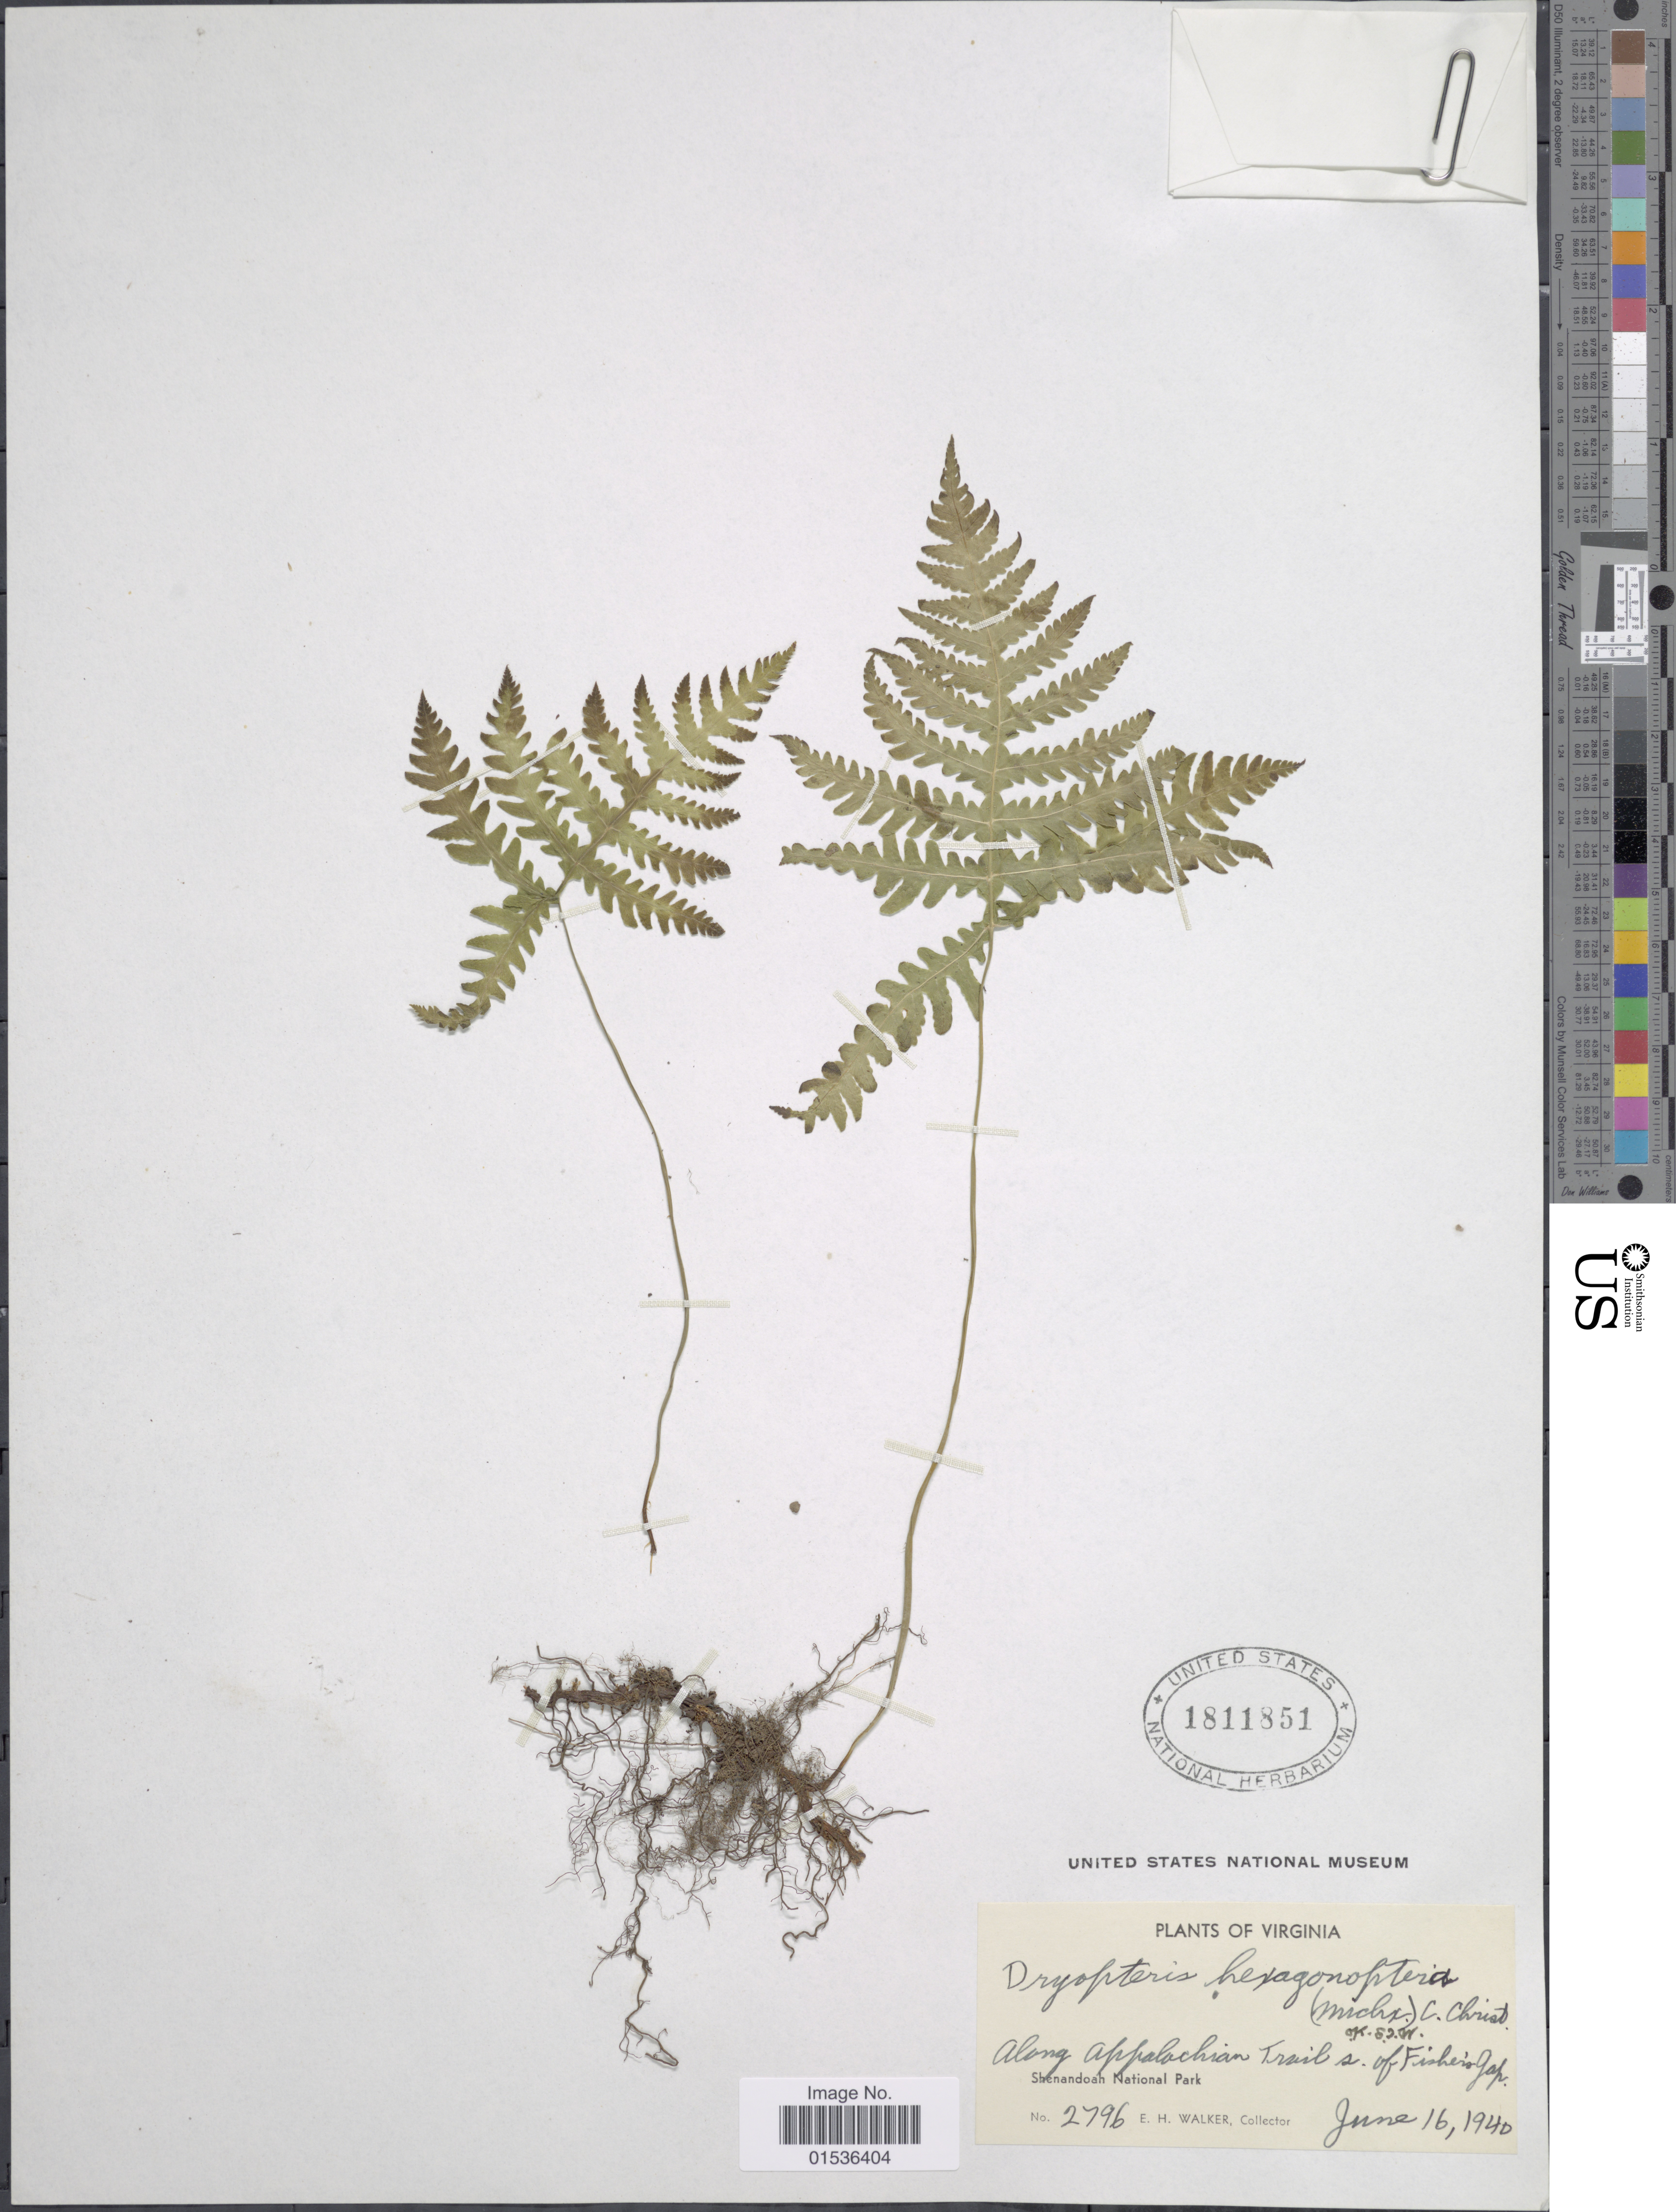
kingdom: Plantae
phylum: Tracheophyta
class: Polypodiopsida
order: Polypodiales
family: Thelypteridaceae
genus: Phegopteris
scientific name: Phegopteris hexagonoptera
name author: (Michx.) Fée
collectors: E. H. Walker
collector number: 2796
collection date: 1940-06-16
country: United States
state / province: Virginia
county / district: Page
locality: Along Appalachian Trail s. of Fishers-Gap, Shenandoah National Park.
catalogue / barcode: US 1811851